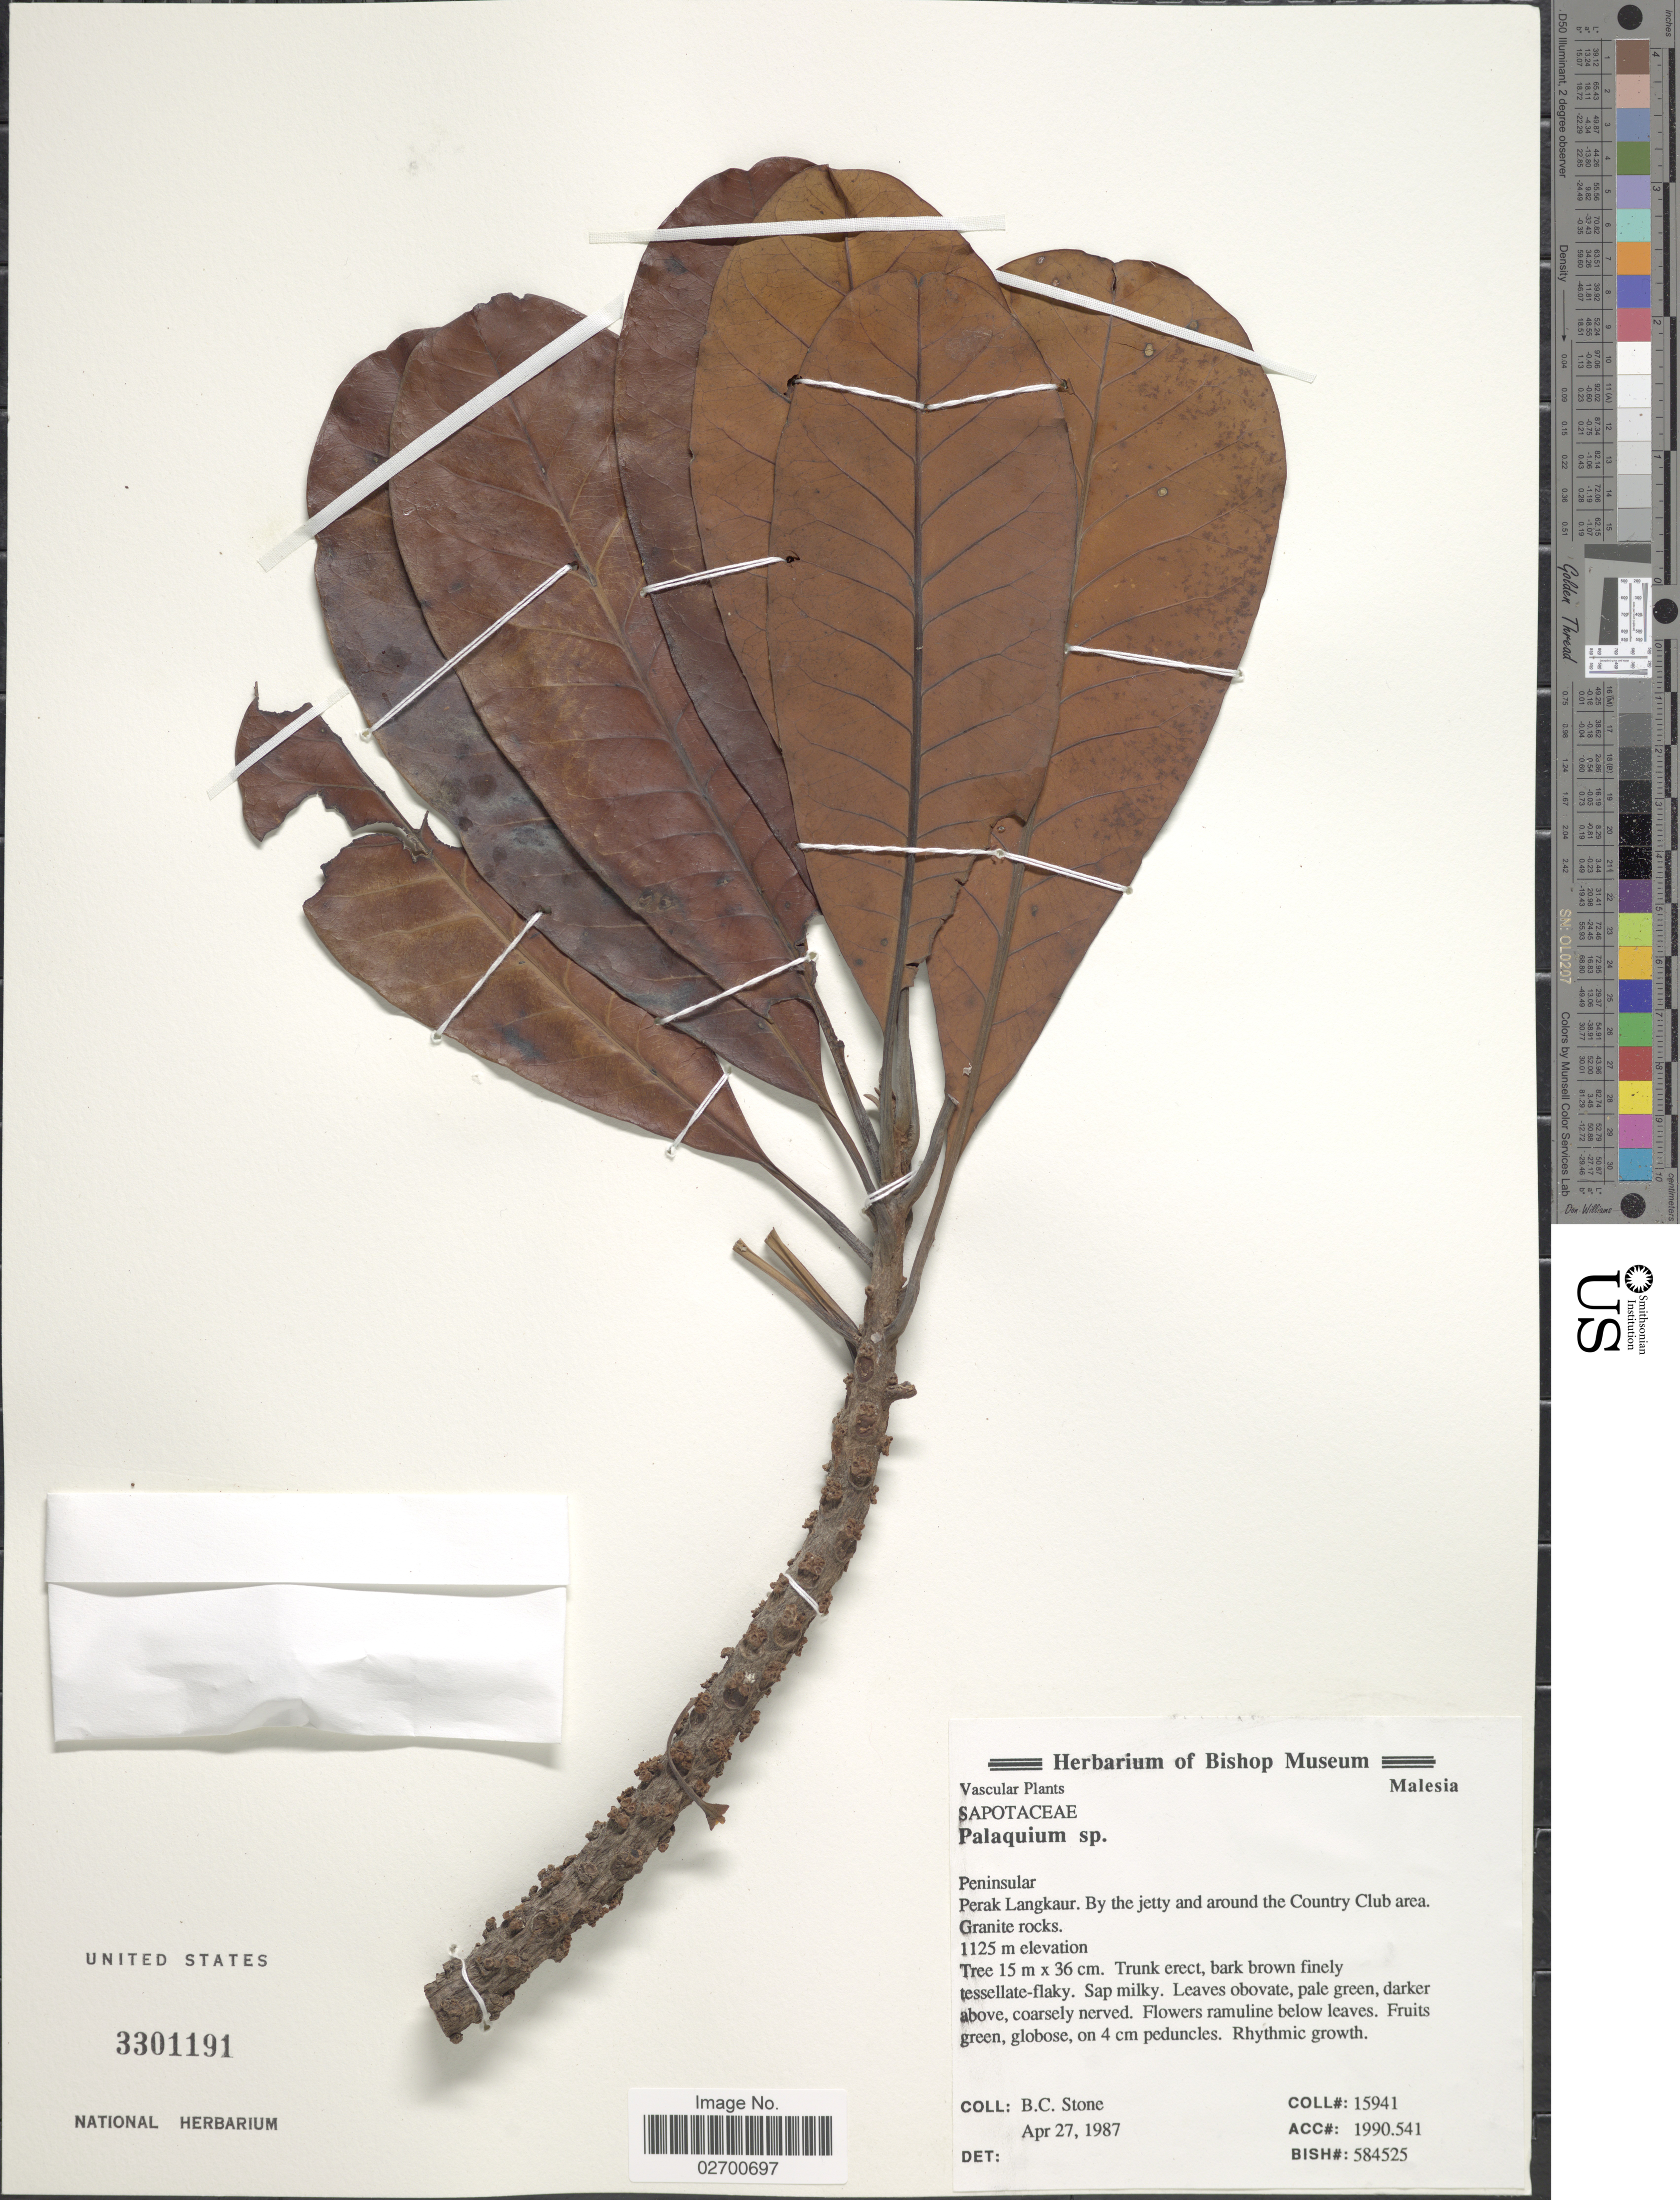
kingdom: Plantae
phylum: Tracheophyta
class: Magnoliopsida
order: Ericales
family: Sapotaceae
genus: Palaquium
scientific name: Palaquium sp.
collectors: B. C. Stone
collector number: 15941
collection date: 1987-04-27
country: Malaysia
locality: Peninsular, Perak Langkaur. By the jetty and round the Country Club area.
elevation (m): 1125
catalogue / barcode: US 3301191